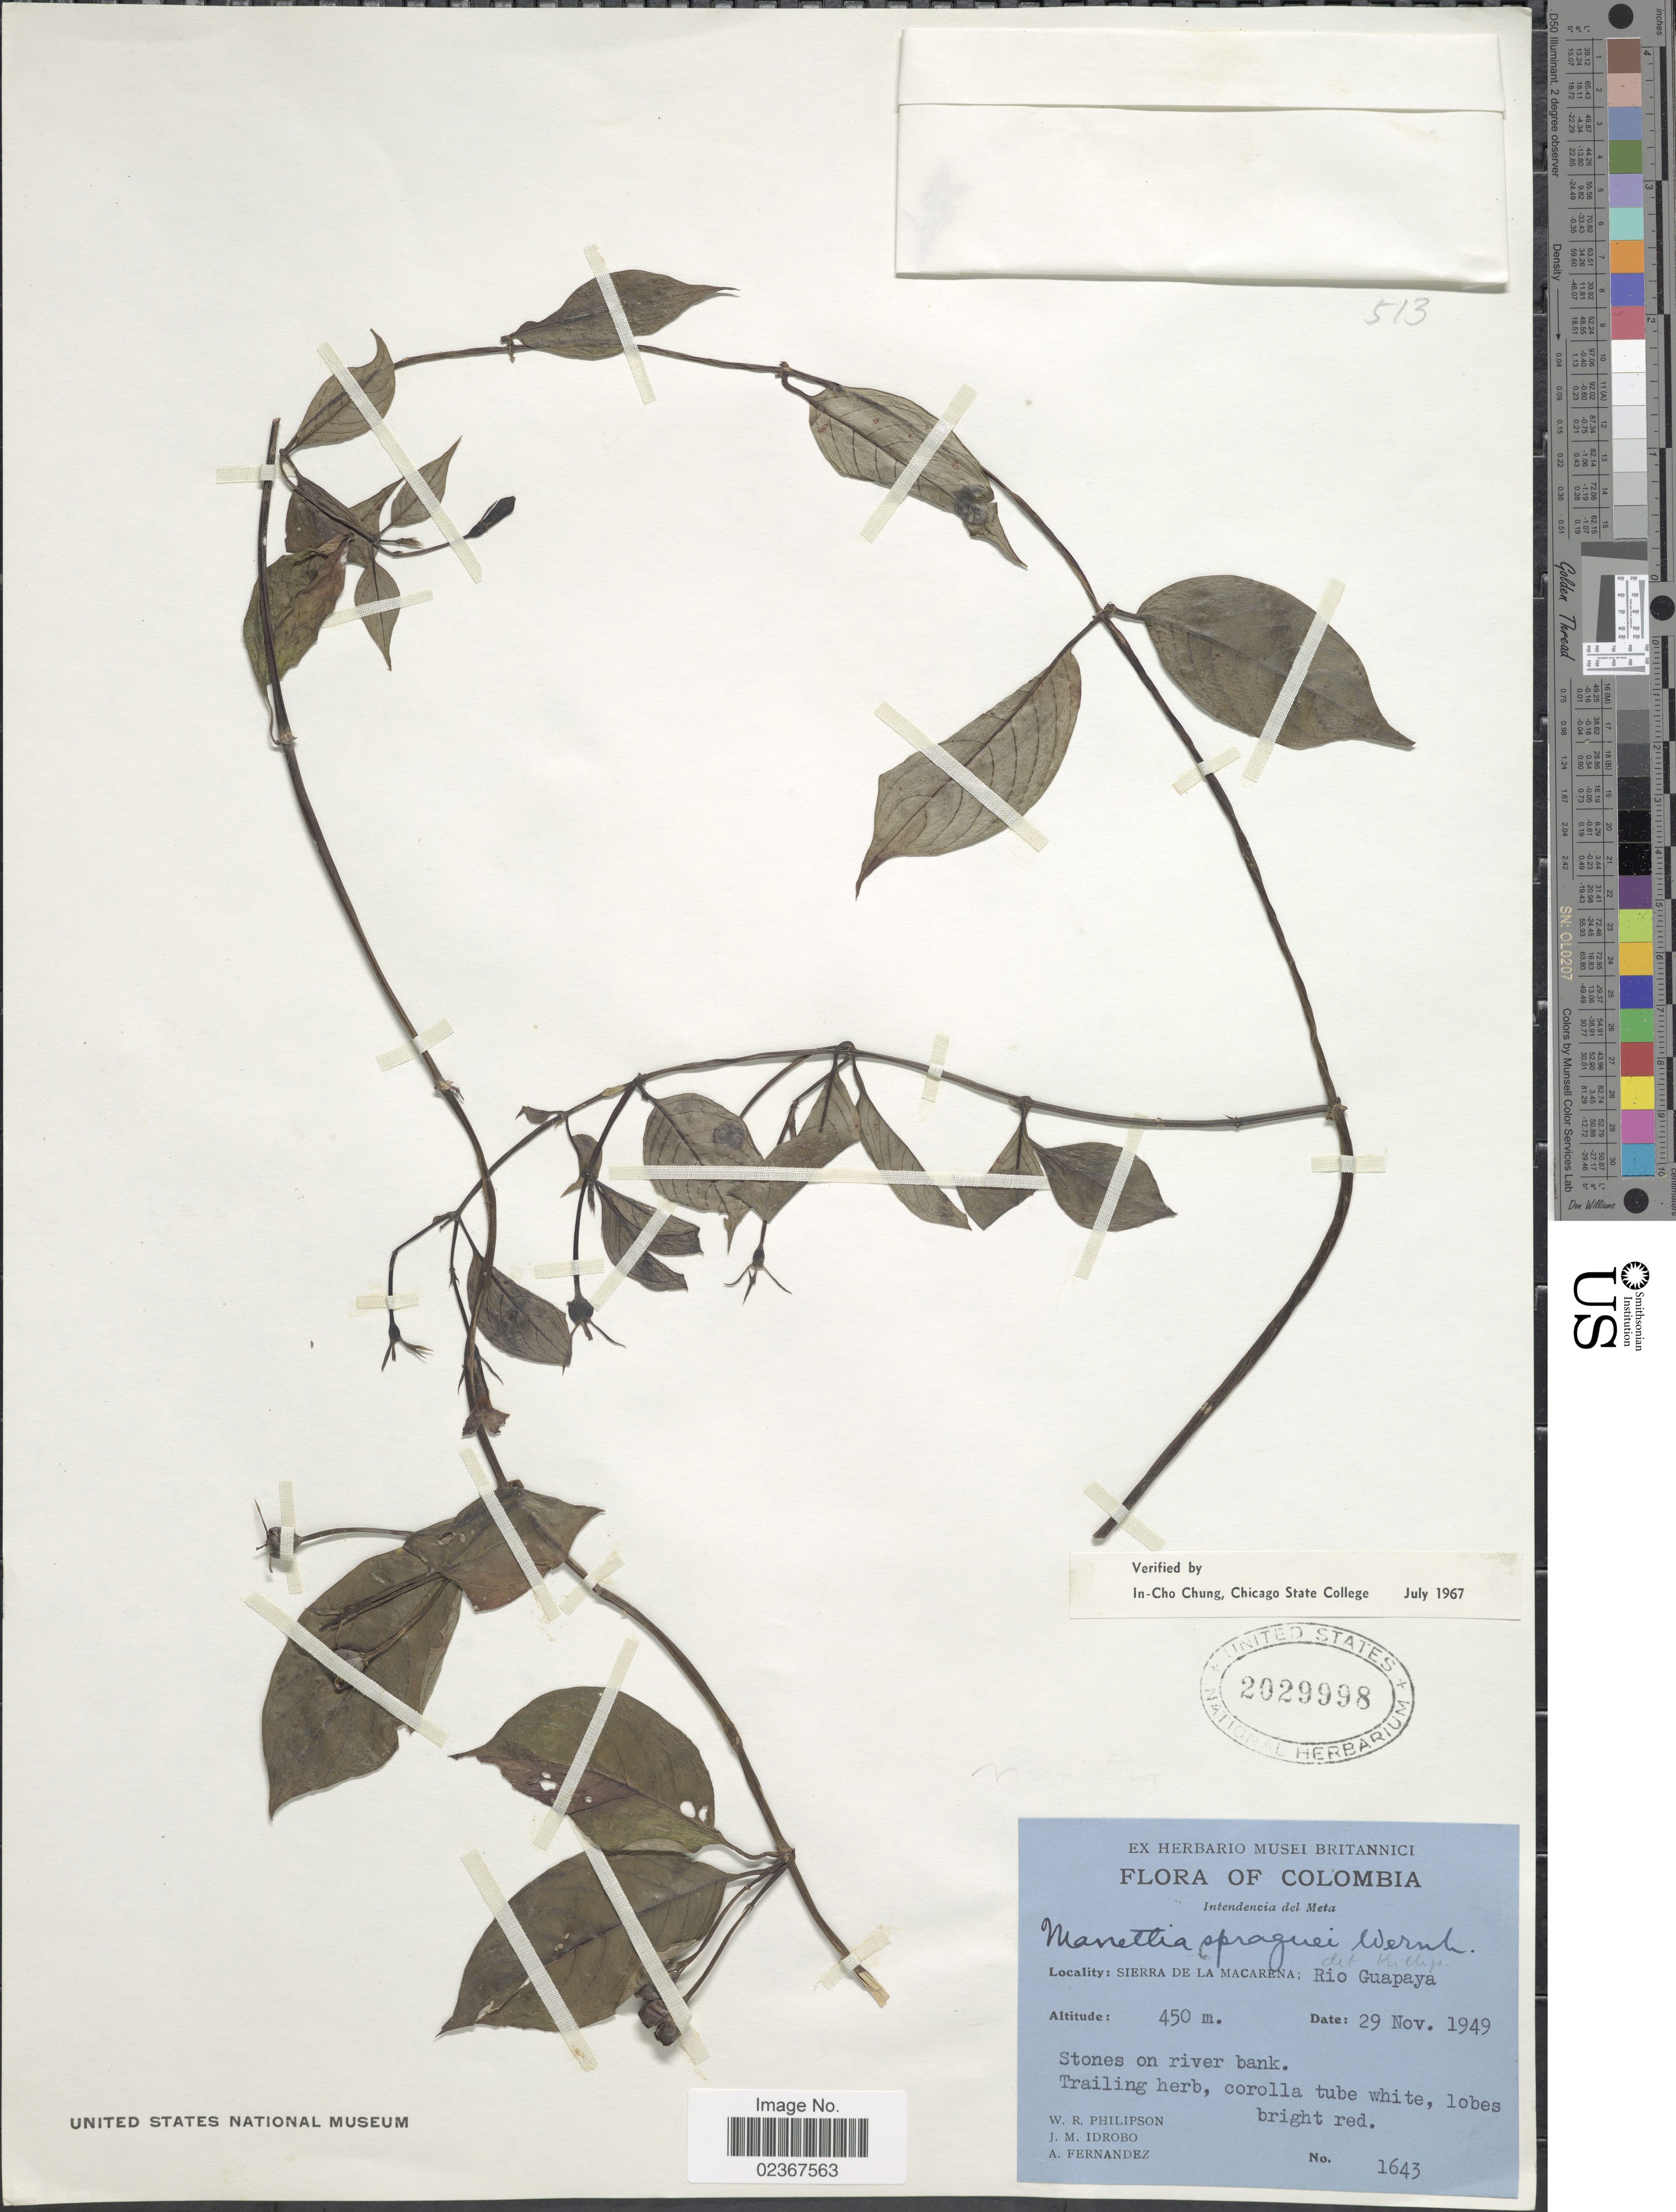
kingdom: Plantae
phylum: Tracheophyta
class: Magnoliopsida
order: Gentianales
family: Rubiaceae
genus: Manettia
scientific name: Manettia spraguei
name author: Wernham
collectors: W. R. Philipson, J. M. Idrobo & A. Fernandez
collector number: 1643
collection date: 1949-11-29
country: Colombia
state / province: Meta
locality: Intendencia del Meta, Sierra De La Macarena; Rio Guapaya, Stones on river bank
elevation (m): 450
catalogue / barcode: US 2029998